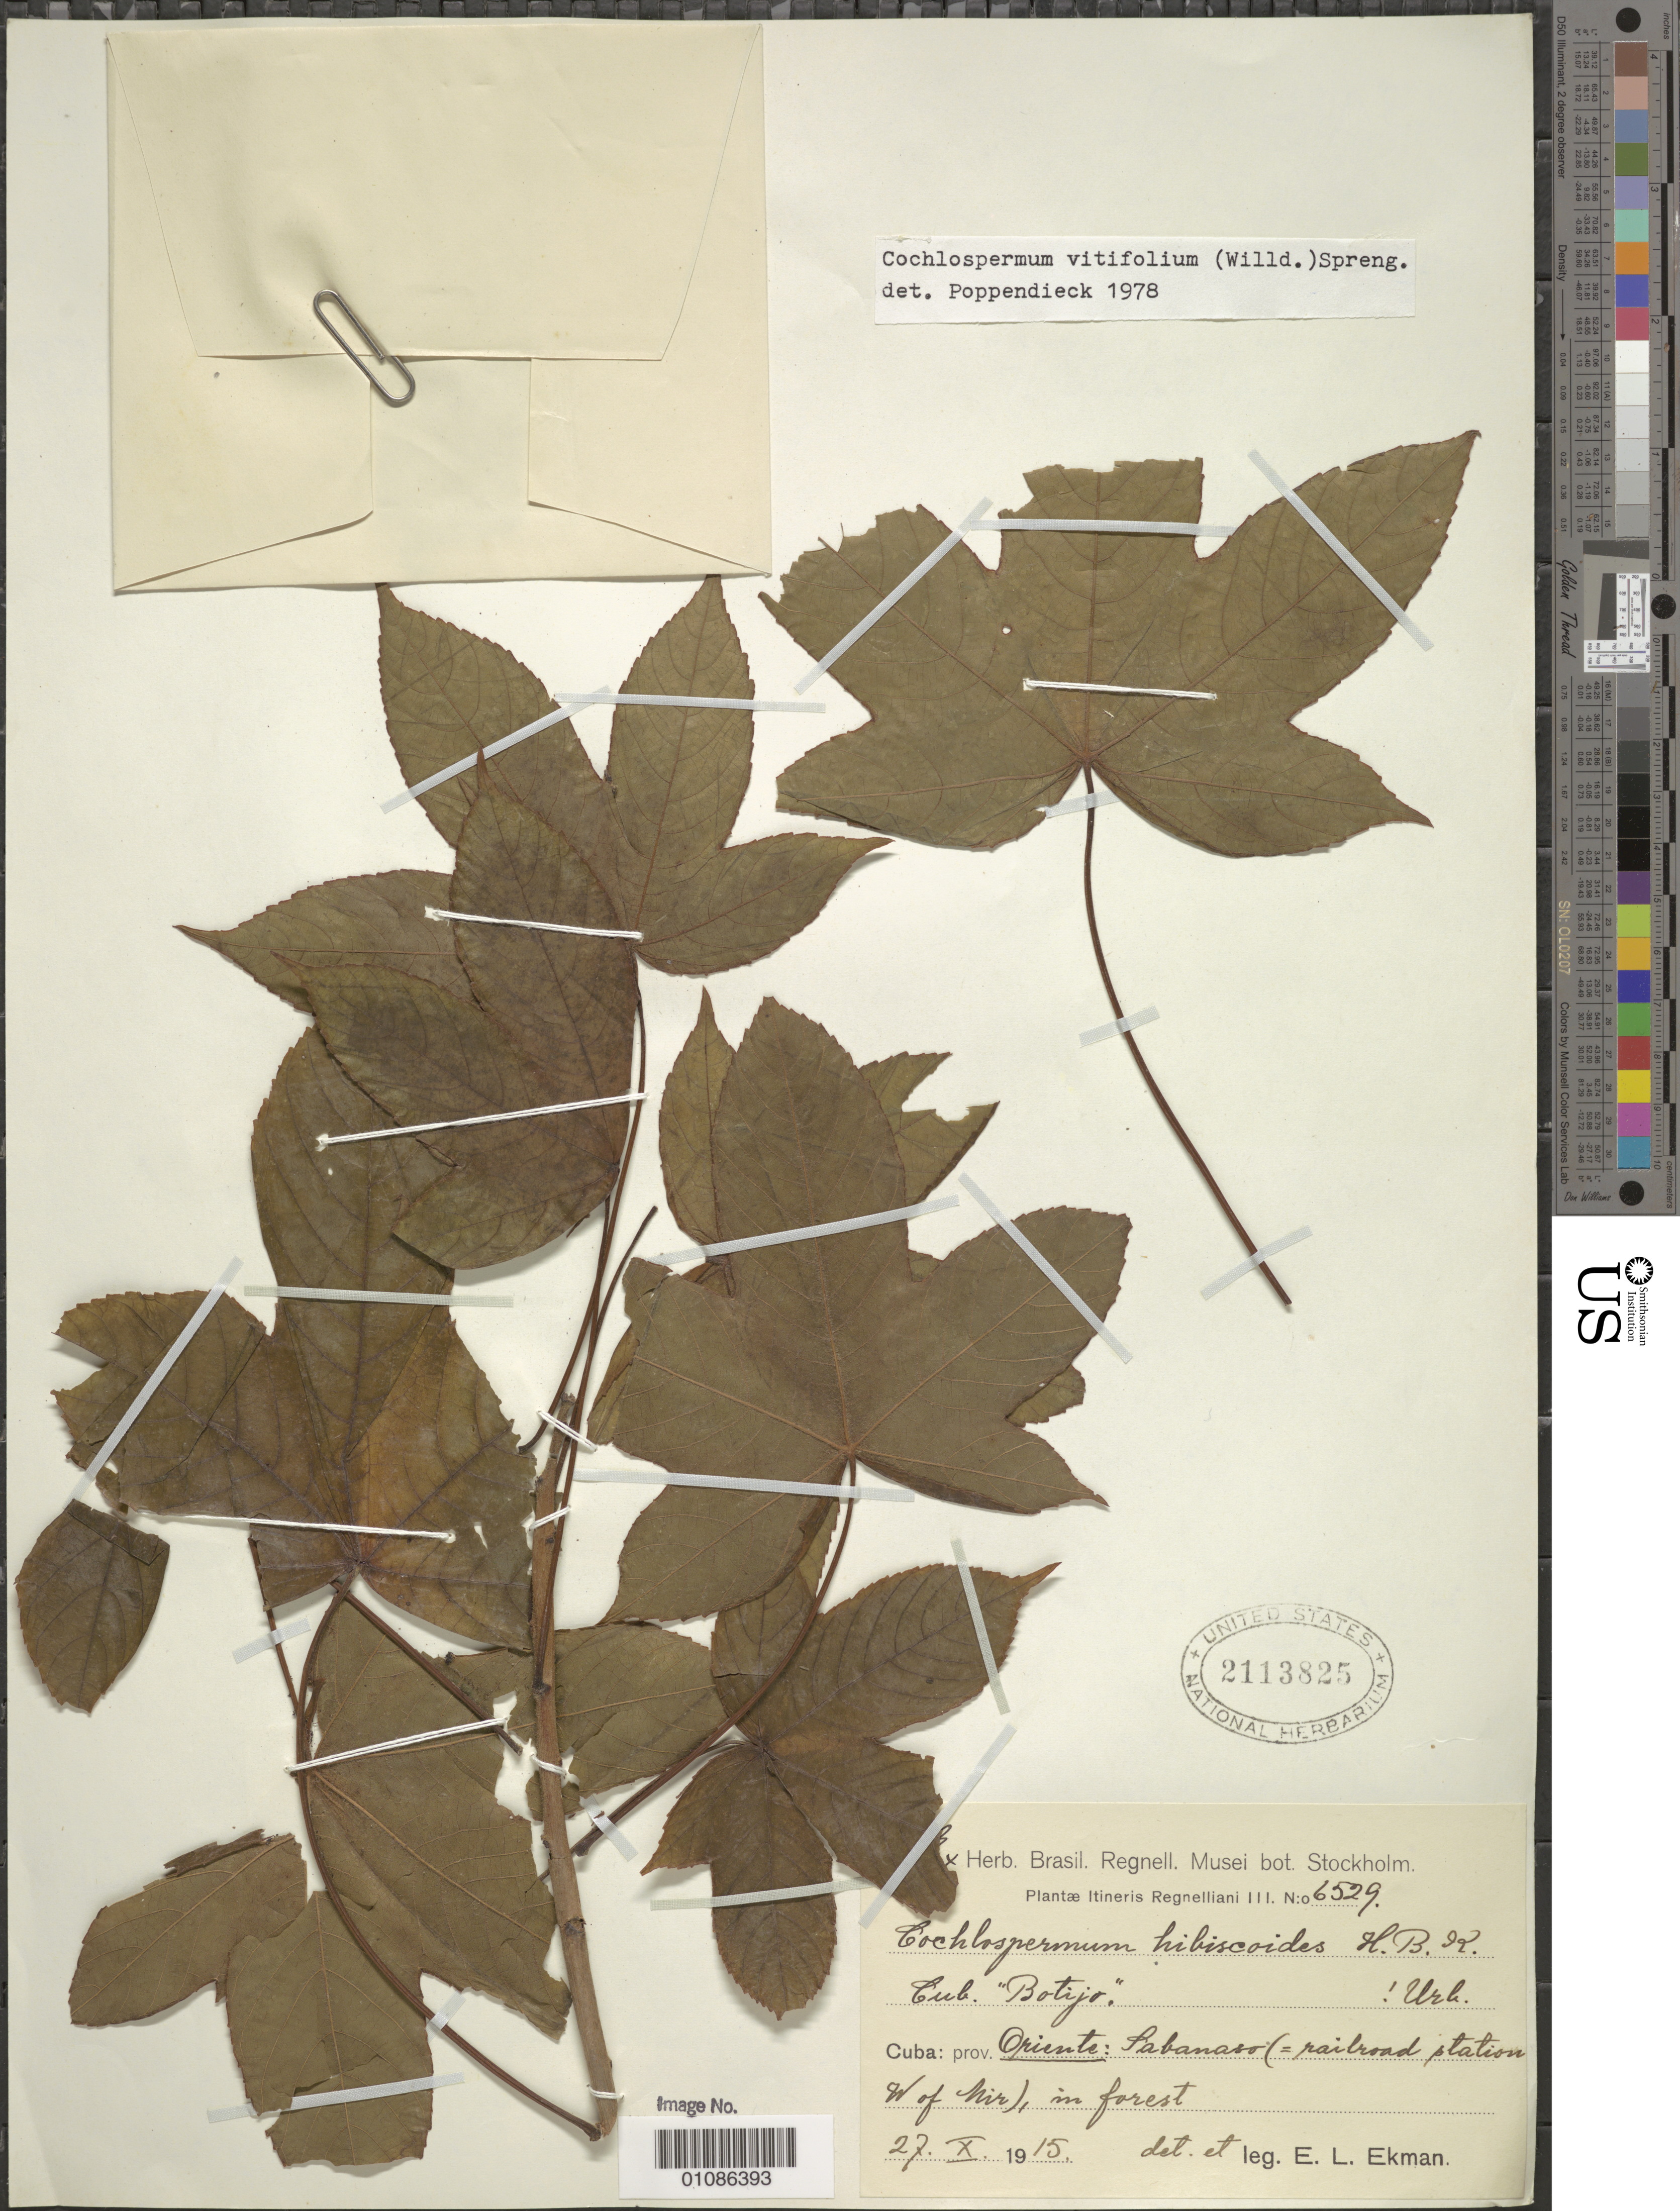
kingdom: Plantae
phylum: Tracheophyta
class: Magnoliopsida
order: Malvales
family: Cochlospermaceae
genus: Cochlospermum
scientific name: Cochlospermum vitifolium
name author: (Willd.) Spreng.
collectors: E. L. Ekman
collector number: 6529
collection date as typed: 27 Oct 1915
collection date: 1915-10-27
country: Cuba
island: Cuba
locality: Oriente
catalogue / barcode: US 2113825